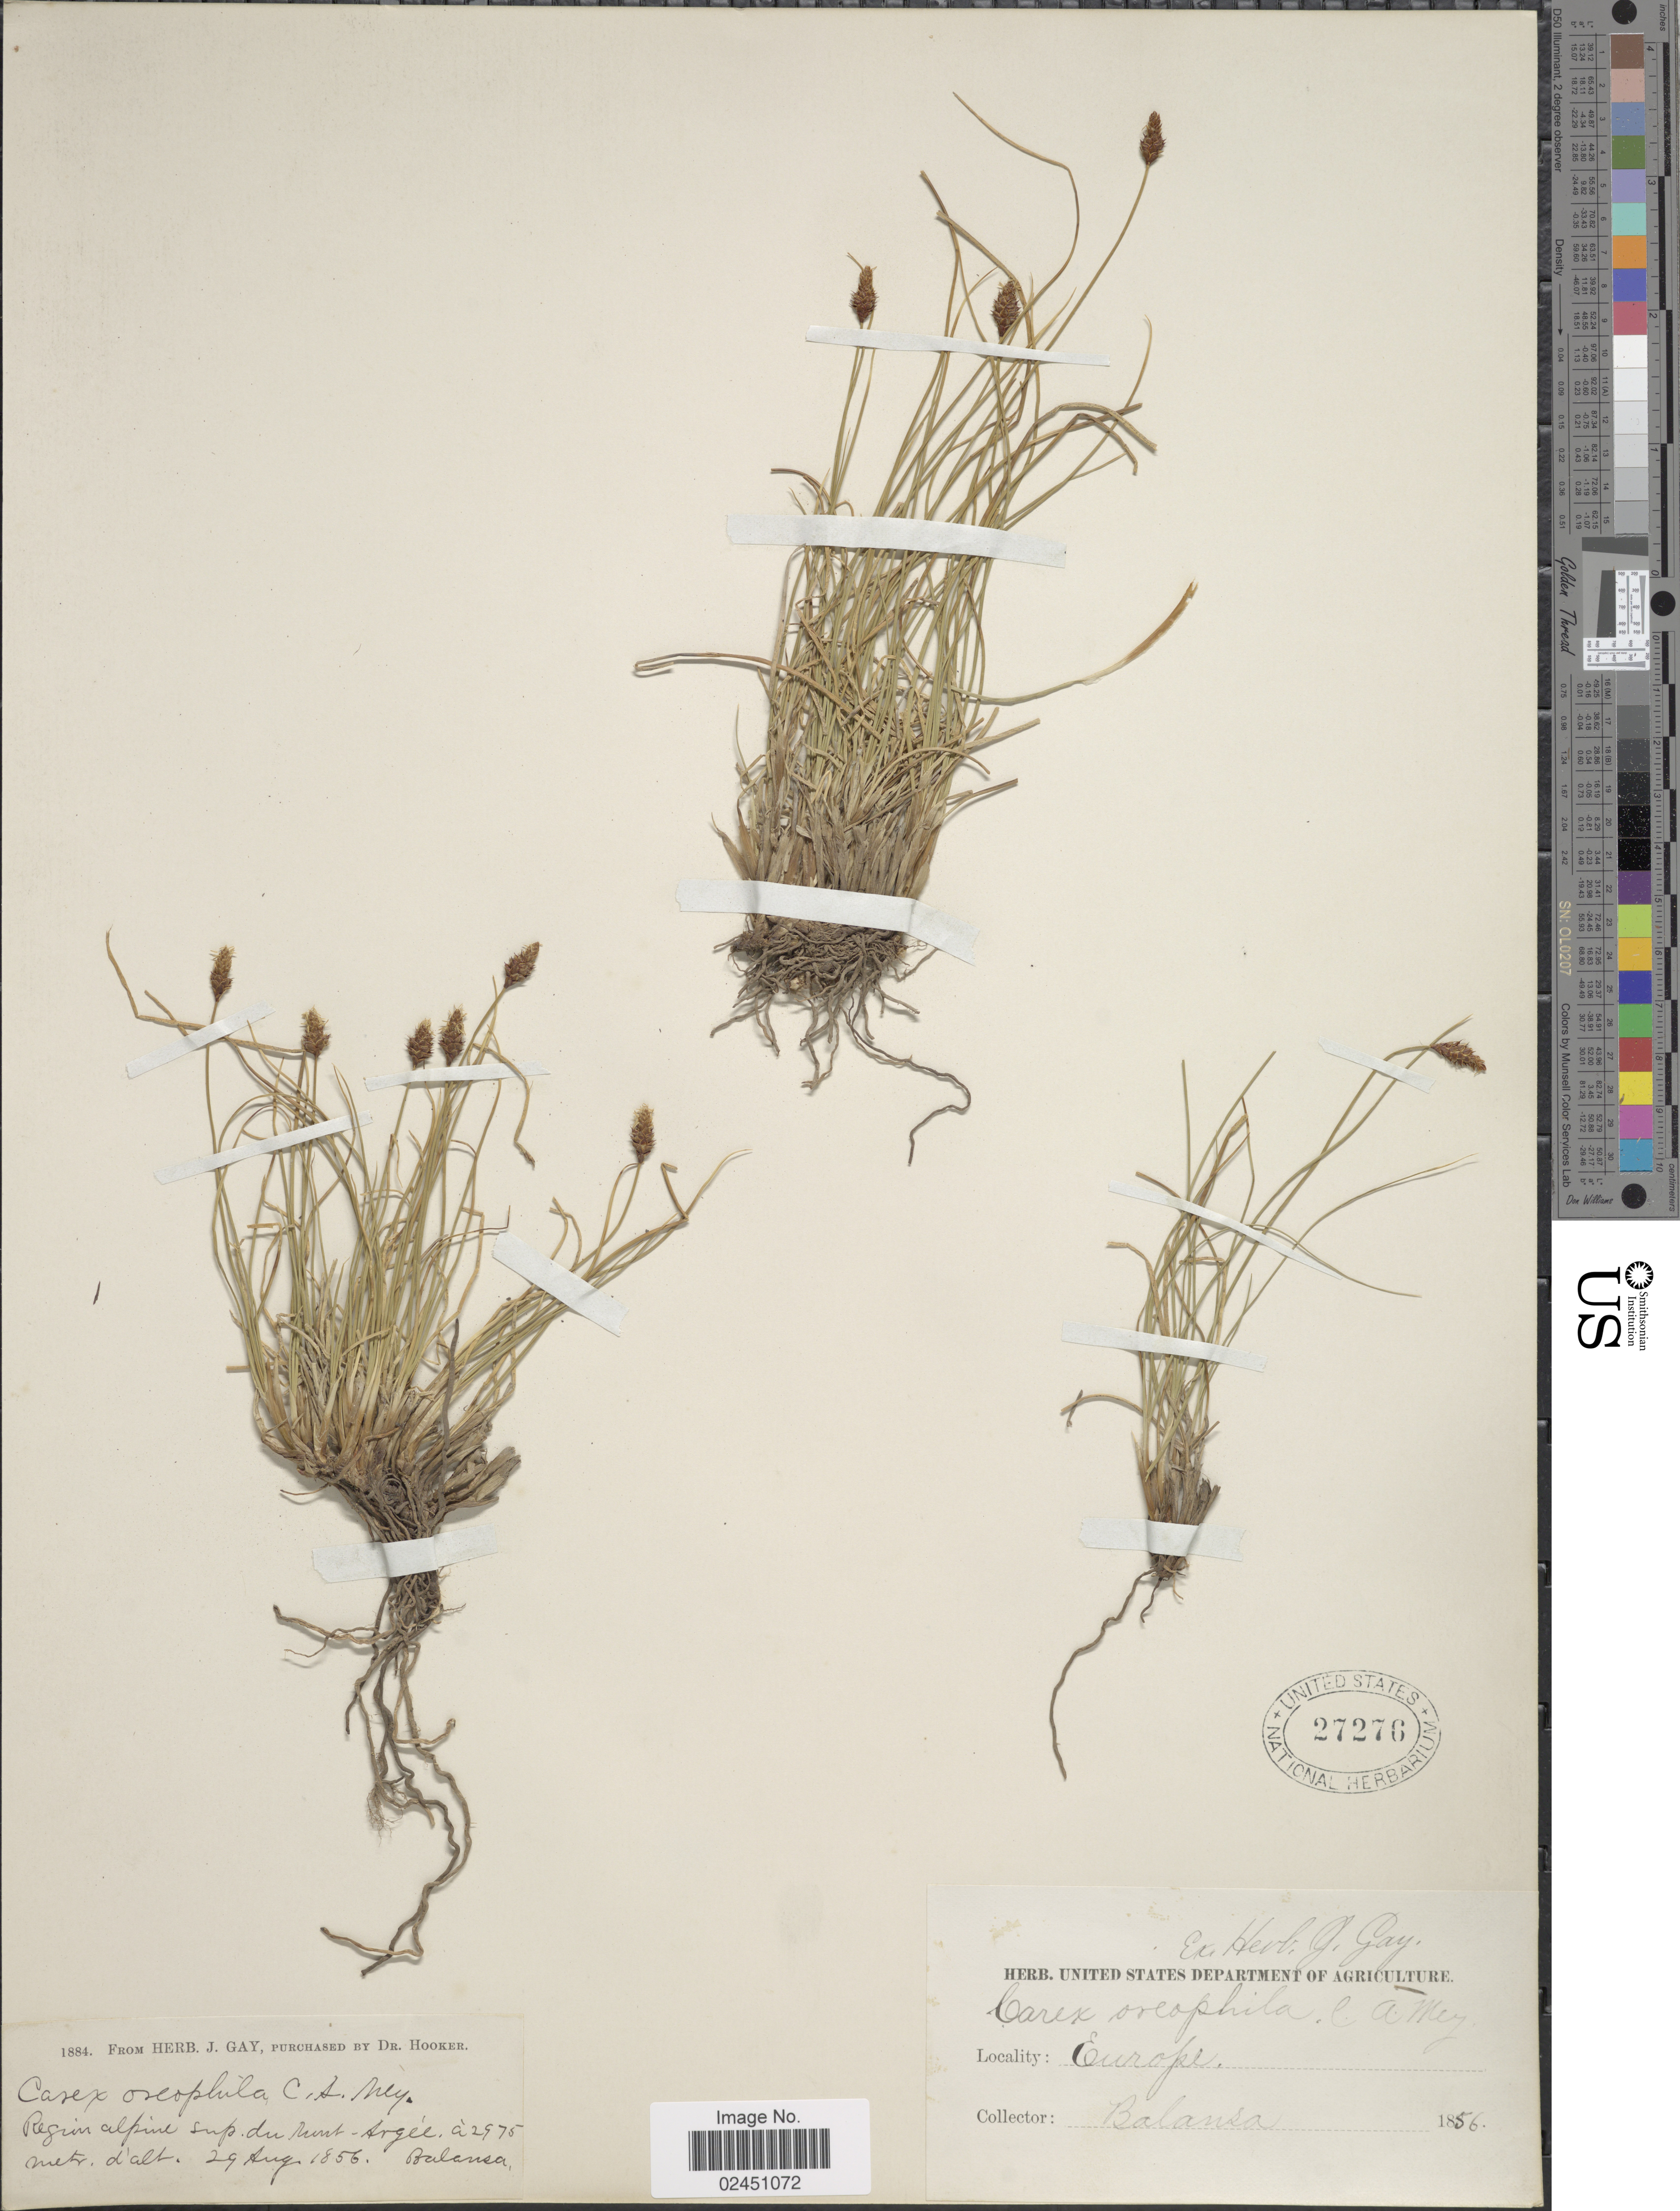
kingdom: Plantae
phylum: Tracheophyta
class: Liliopsida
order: Poales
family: Cyperaceae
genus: Carex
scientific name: Carex oreophila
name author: C.A. Mey.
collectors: -. Balansa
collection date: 1856-08-29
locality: Region alpine sup du Runt-Argee. "Europe" [? Balansa collected in Turkey in Aug 1856]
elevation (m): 2975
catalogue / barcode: US 27276